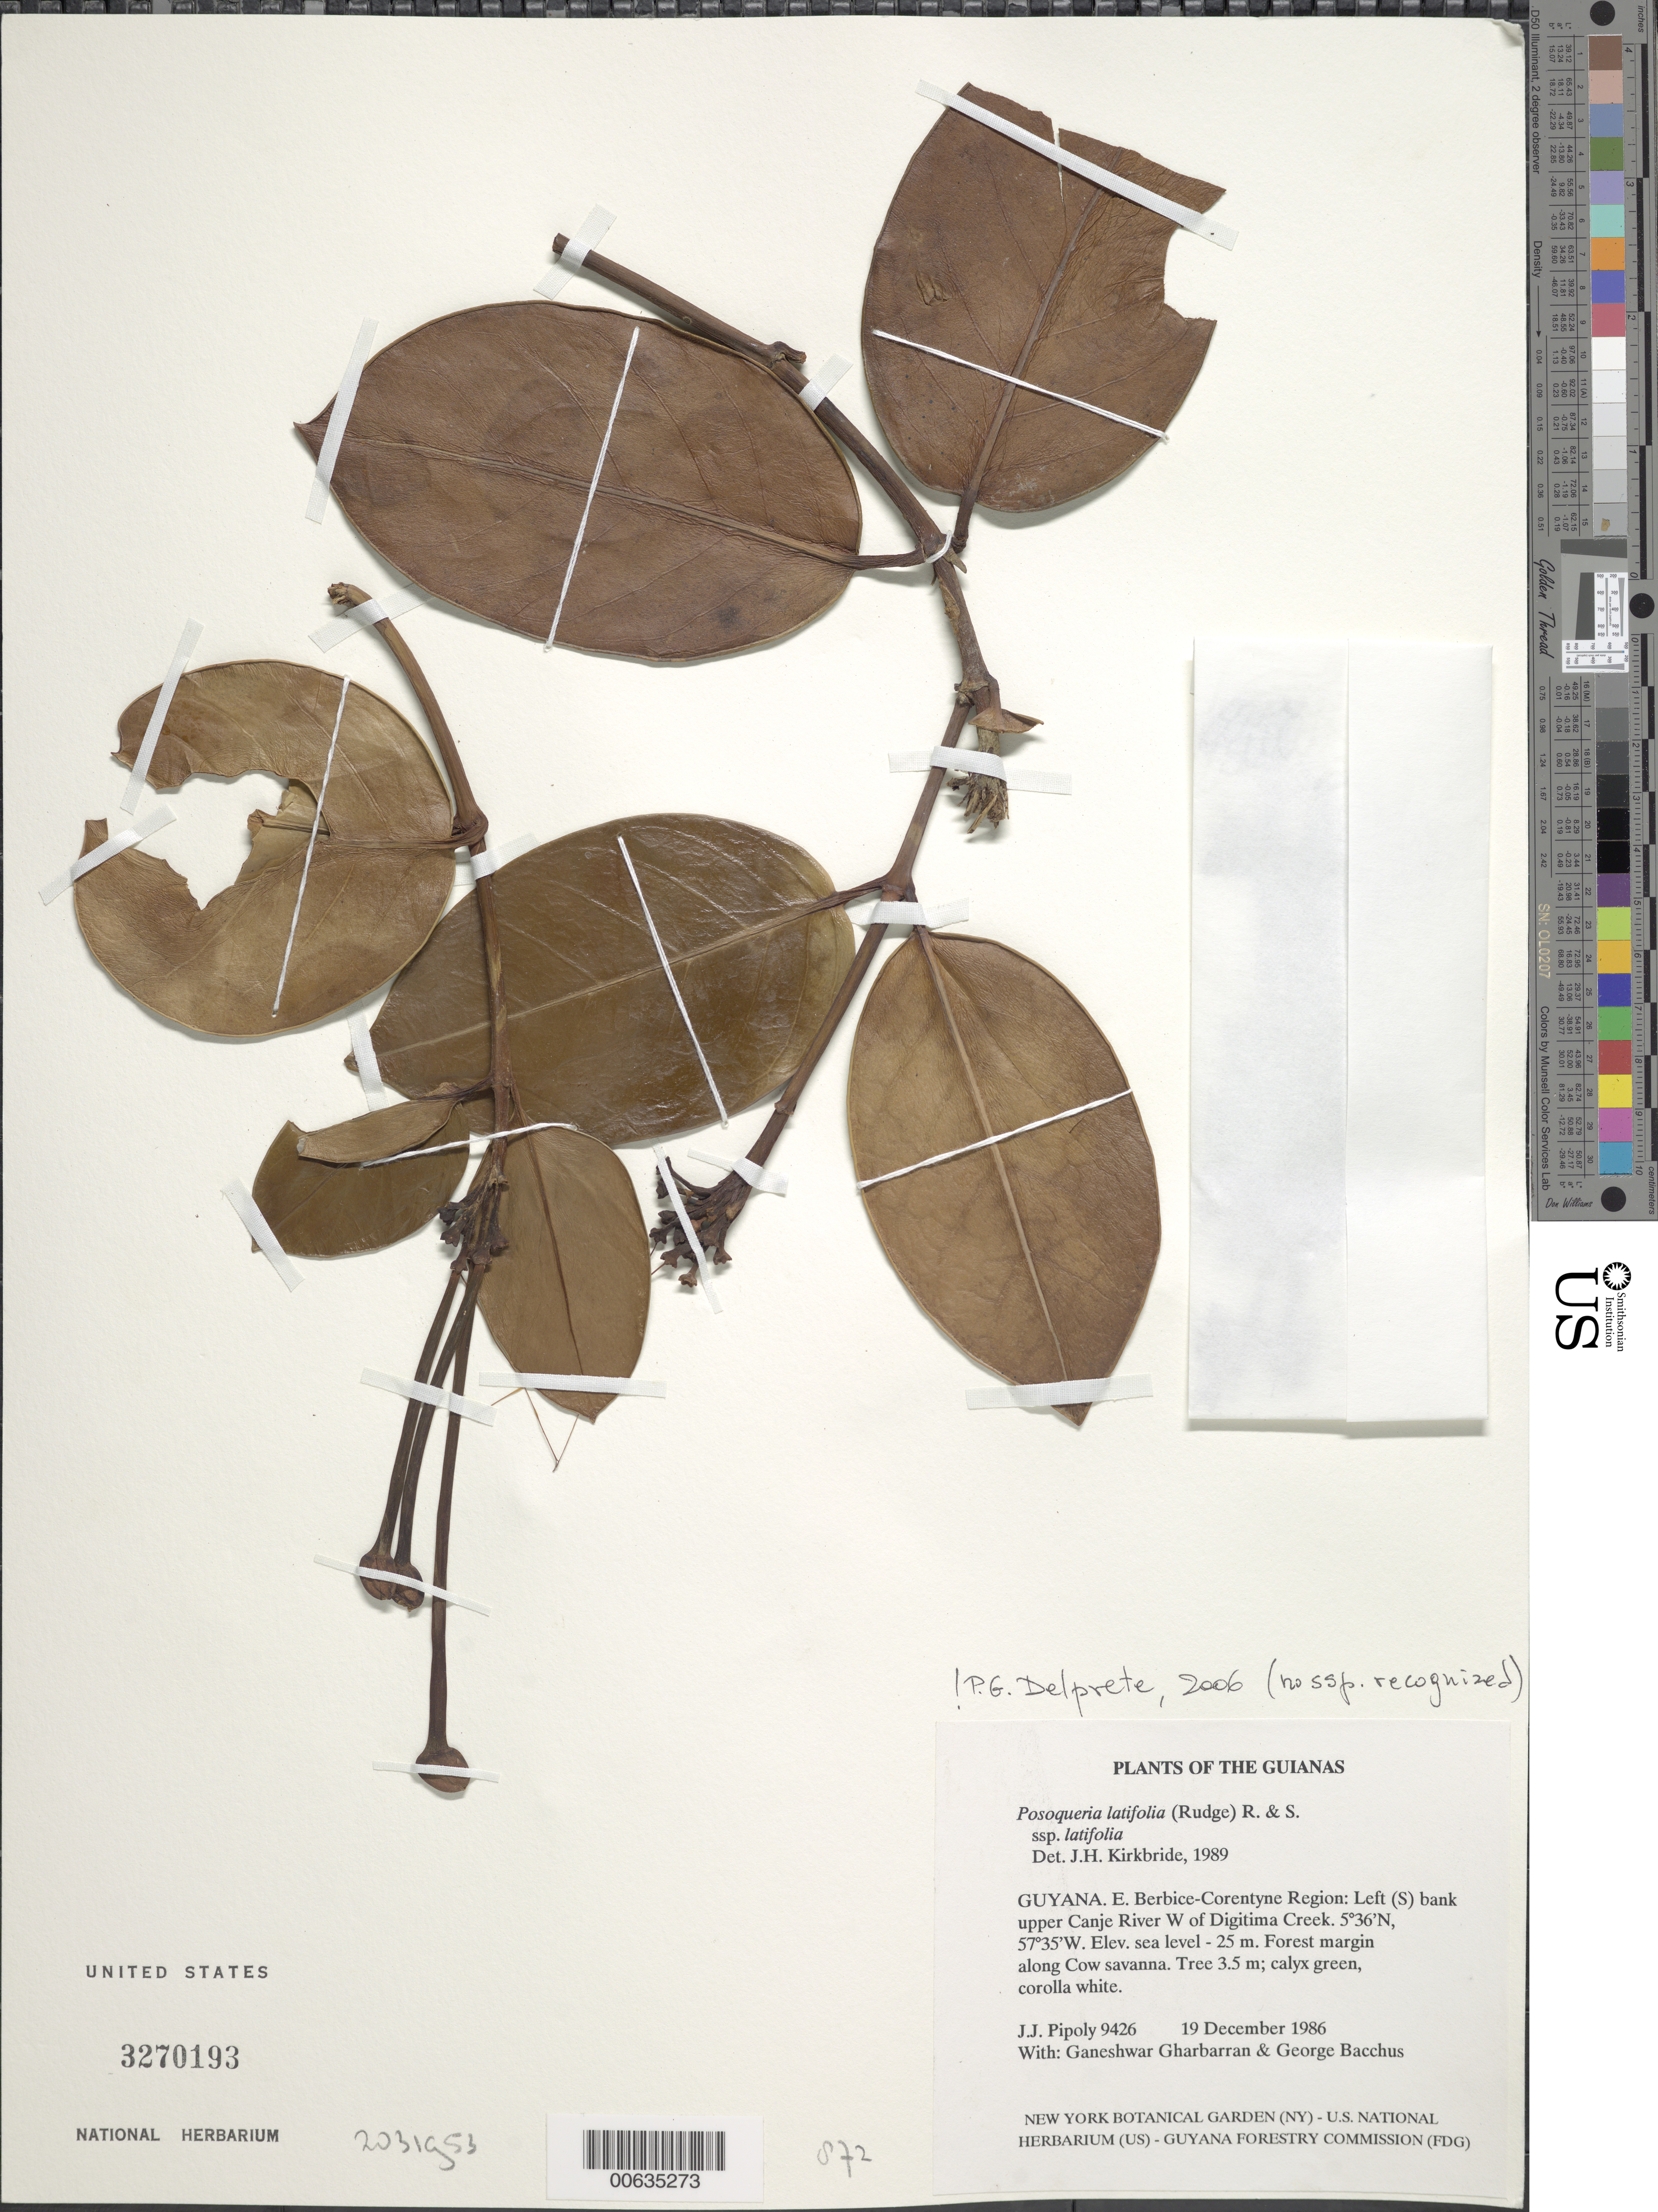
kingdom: Plantae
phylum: Tracheophyta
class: Magnoliopsida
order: Gentianales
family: Rubiaceae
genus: Posoqueria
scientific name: Posoqueria latifolia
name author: (Rudge) Roem. & Schult.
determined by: Delprete, P. G., Herb. de Guyane Cay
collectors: J. J. Pipoly, G. Gharbarran & G. Bacchus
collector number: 9426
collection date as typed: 19 December 1986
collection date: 1986-12-19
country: Guyana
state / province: E. Berbice-Corentyne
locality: Left (S) bank upper Canje River W of Digitima Creek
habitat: Forest margin along Cow savanna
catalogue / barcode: US 3270193